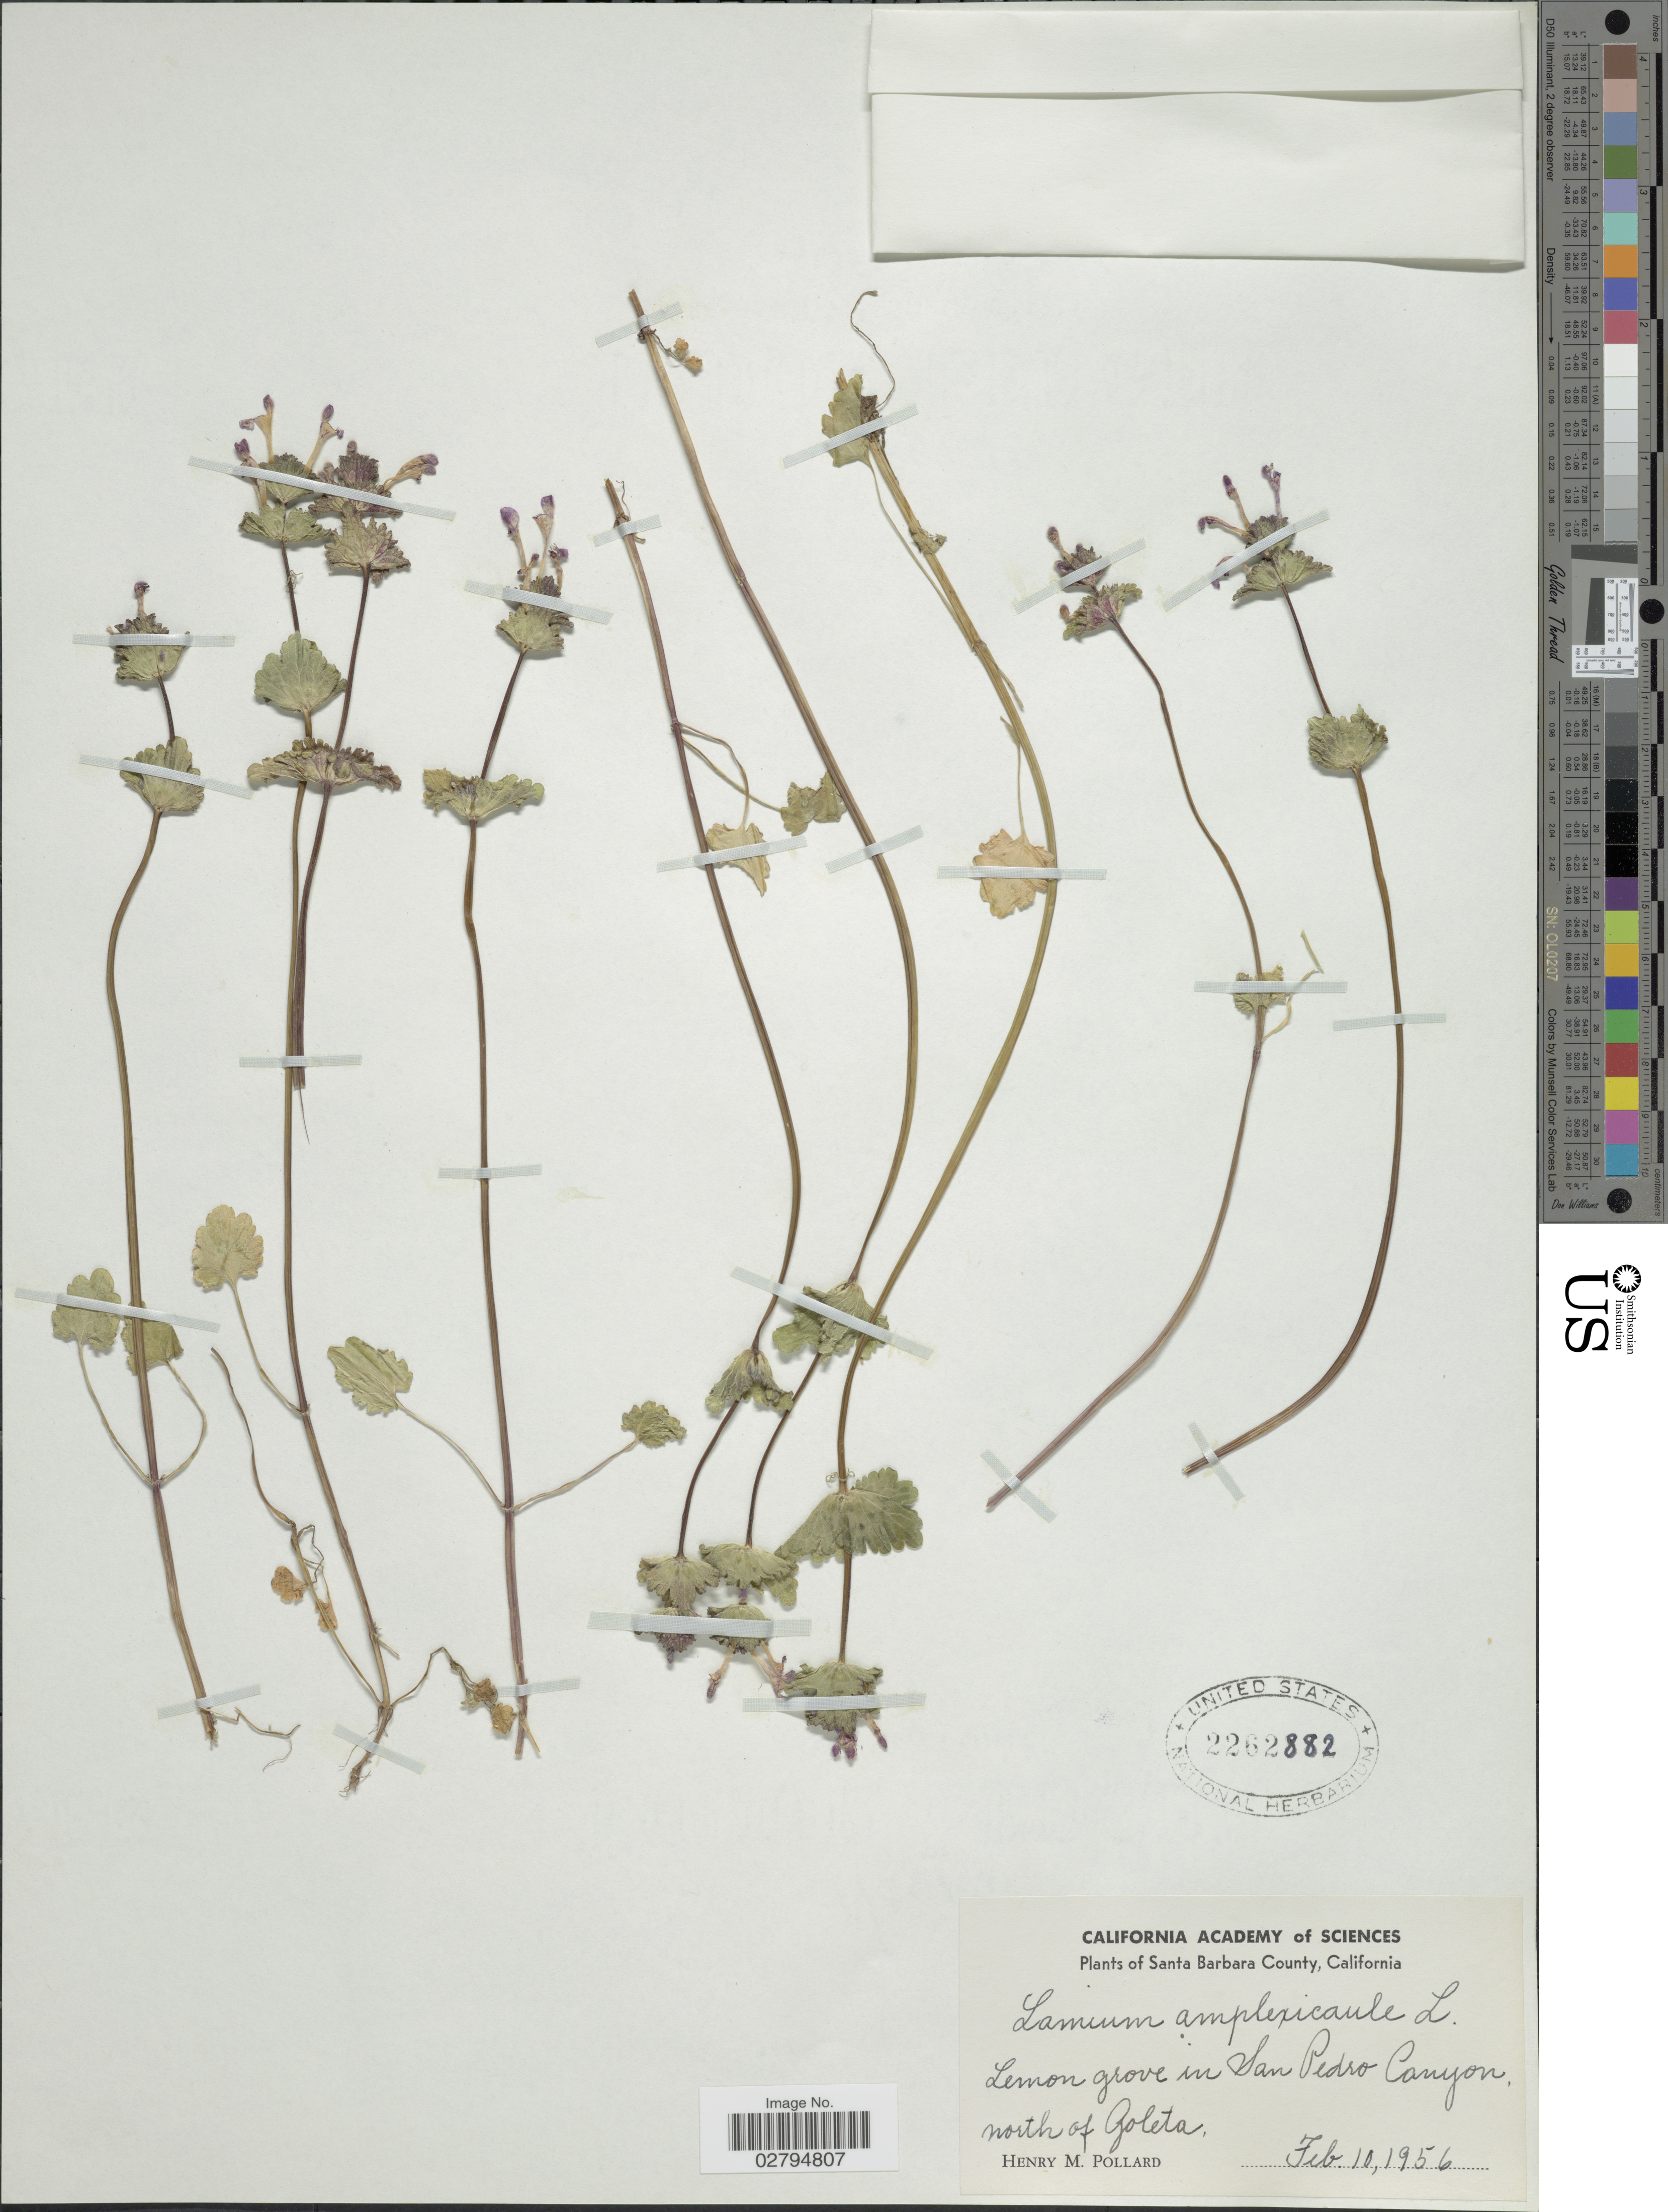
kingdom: Plantae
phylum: Tracheophyta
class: Magnoliopsida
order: Lamiales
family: Lamiaceae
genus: Lamium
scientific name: Lamium amplexicaule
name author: L.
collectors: H. M. Pollard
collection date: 1956-02-10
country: United States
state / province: California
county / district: Santa Barbara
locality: Santa Barbara County. Lemon grove in San Pedro Canyon, north of Goleta.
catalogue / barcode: US 2262882